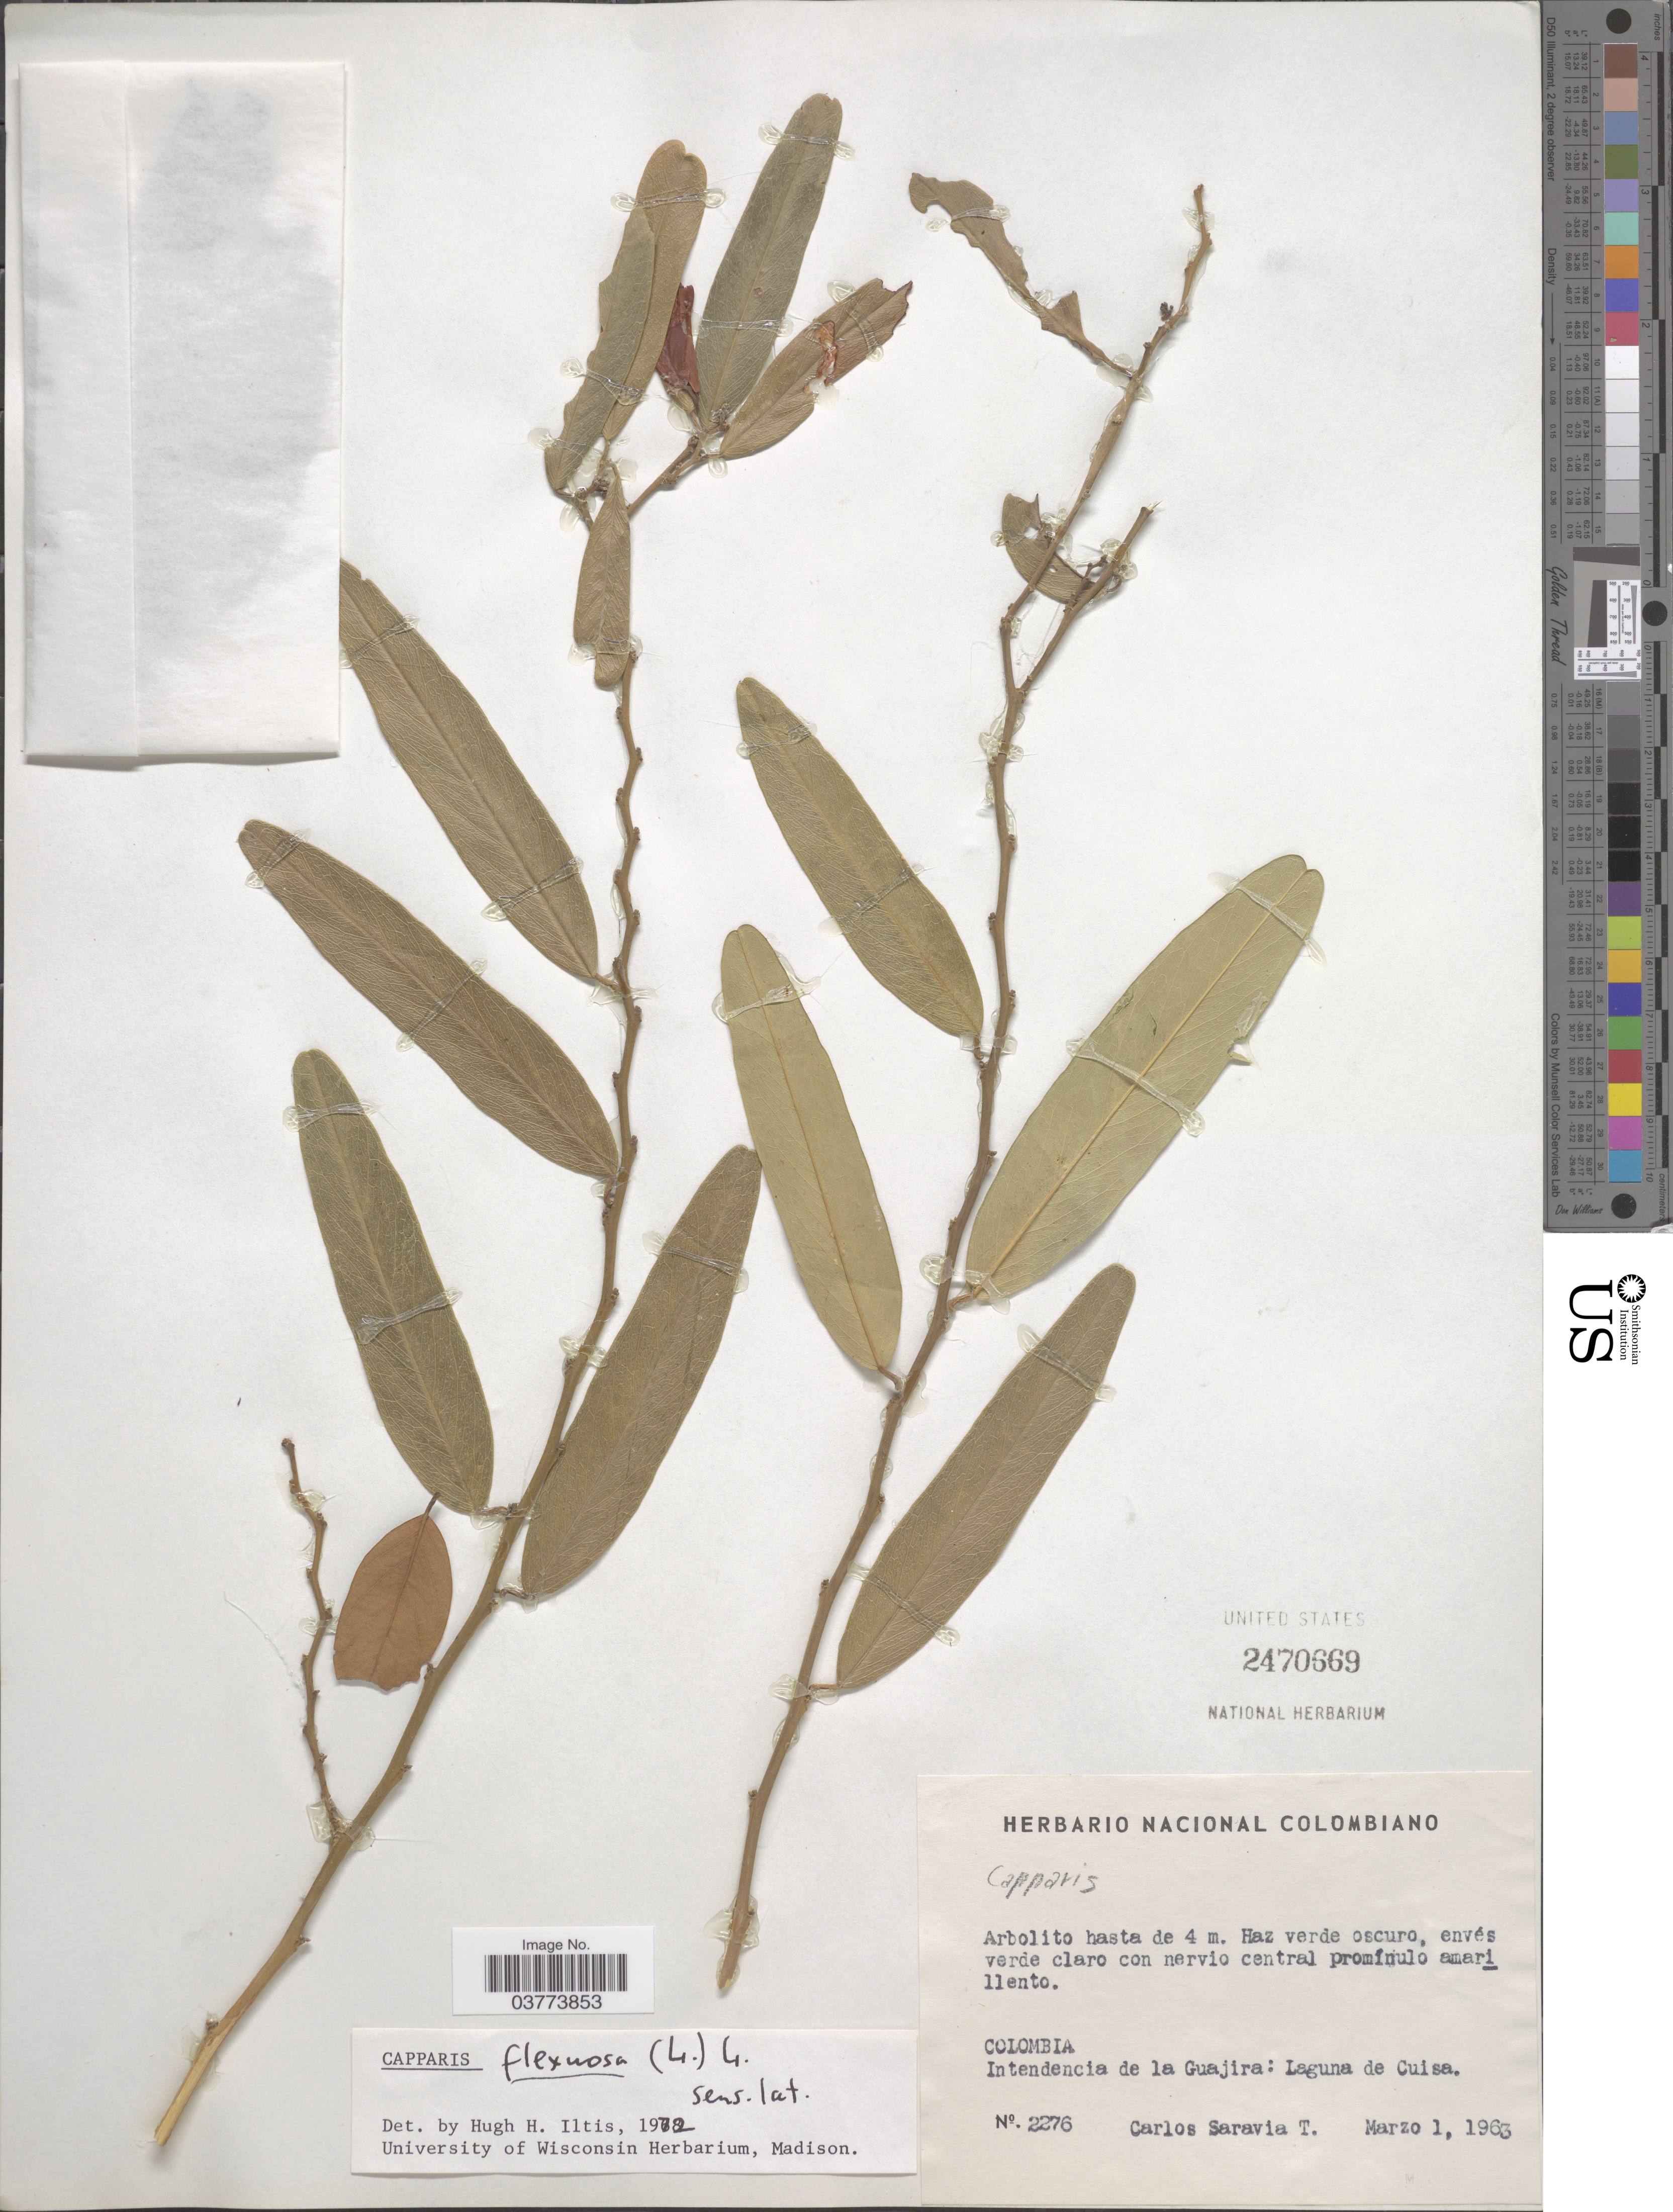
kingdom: Plantae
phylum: Tracheophyta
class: Magnoliopsida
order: Brassicales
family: Capparaceae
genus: Cynophalla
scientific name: Cynophalla flexuosa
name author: (L.) J. Presl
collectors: C. Saravia T.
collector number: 2276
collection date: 1963-03-01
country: Colombia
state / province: La Guajira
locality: Intendencia de la Guajira: Laguna de Cuisa.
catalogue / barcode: US 2470669